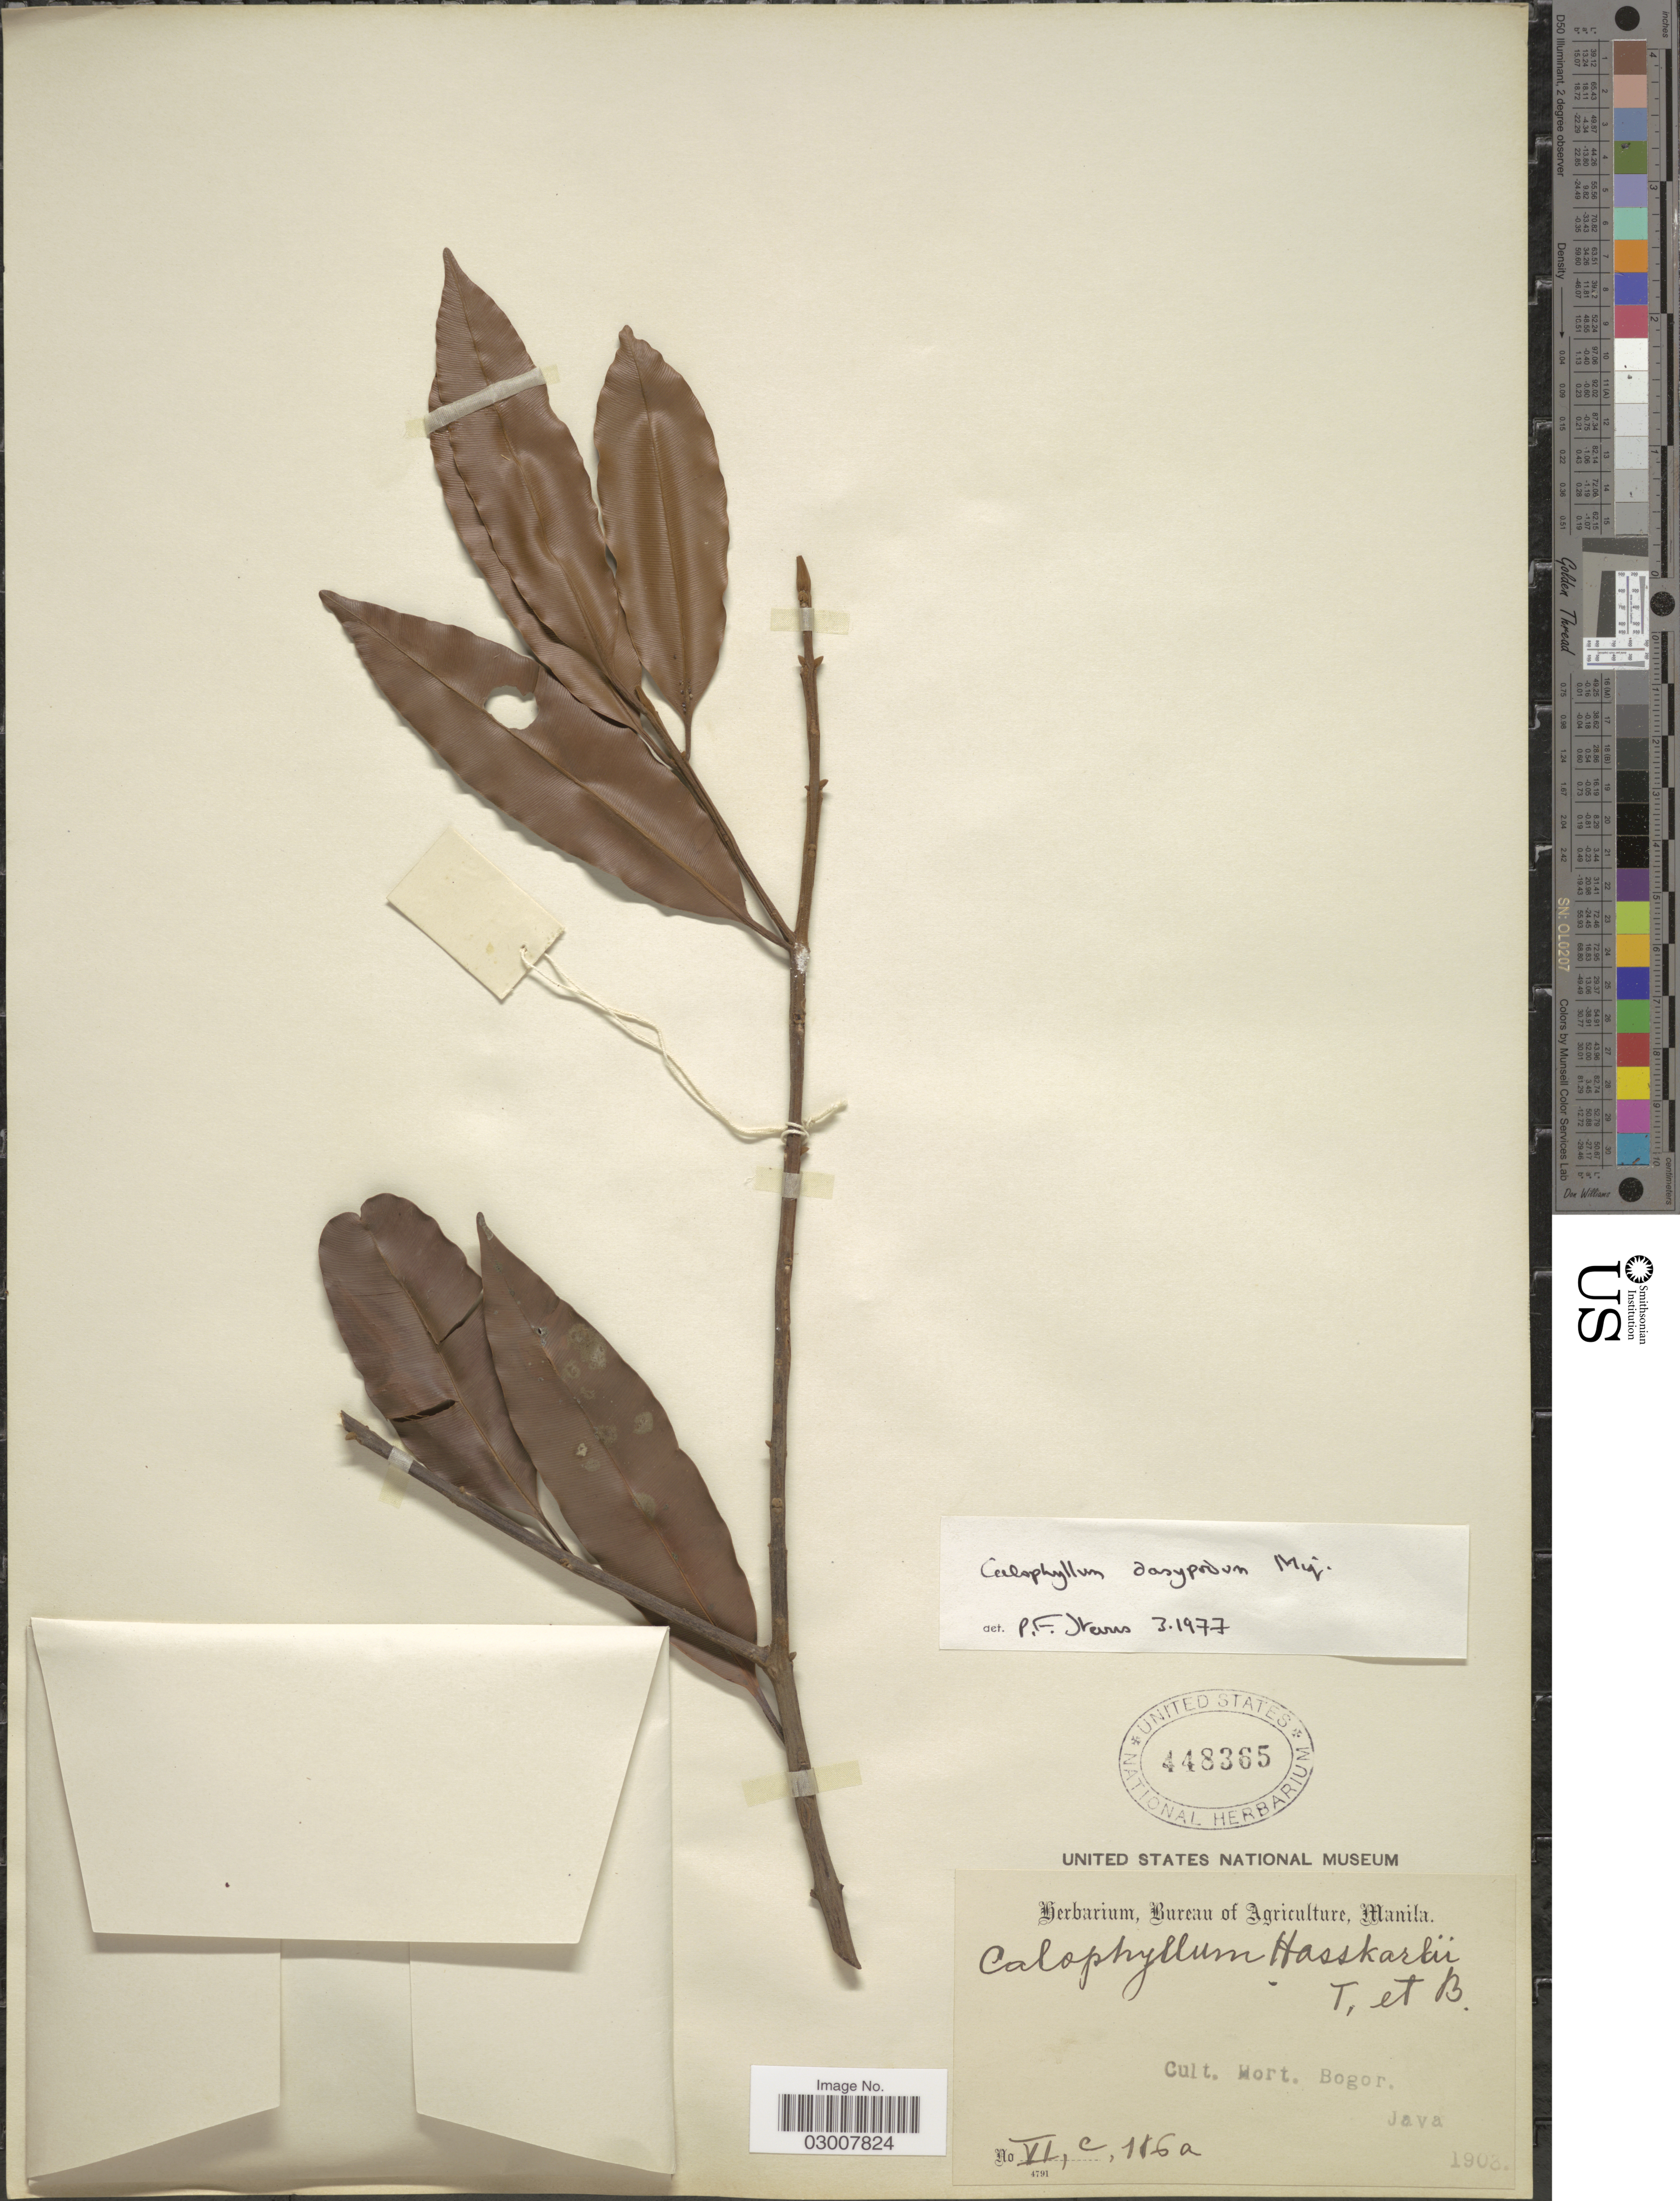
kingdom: Plantae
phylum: Tracheophyta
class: Magnoliopsida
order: Malpighiales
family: Calophyllaceae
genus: Calophyllum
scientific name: Calophyllum dasypodium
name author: Miq.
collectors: Ex herb. Bureau of Agriculture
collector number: VI,e*, 116a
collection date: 1903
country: Indonesia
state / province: Java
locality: Cult. Hort. Bogor.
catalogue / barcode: US 448365